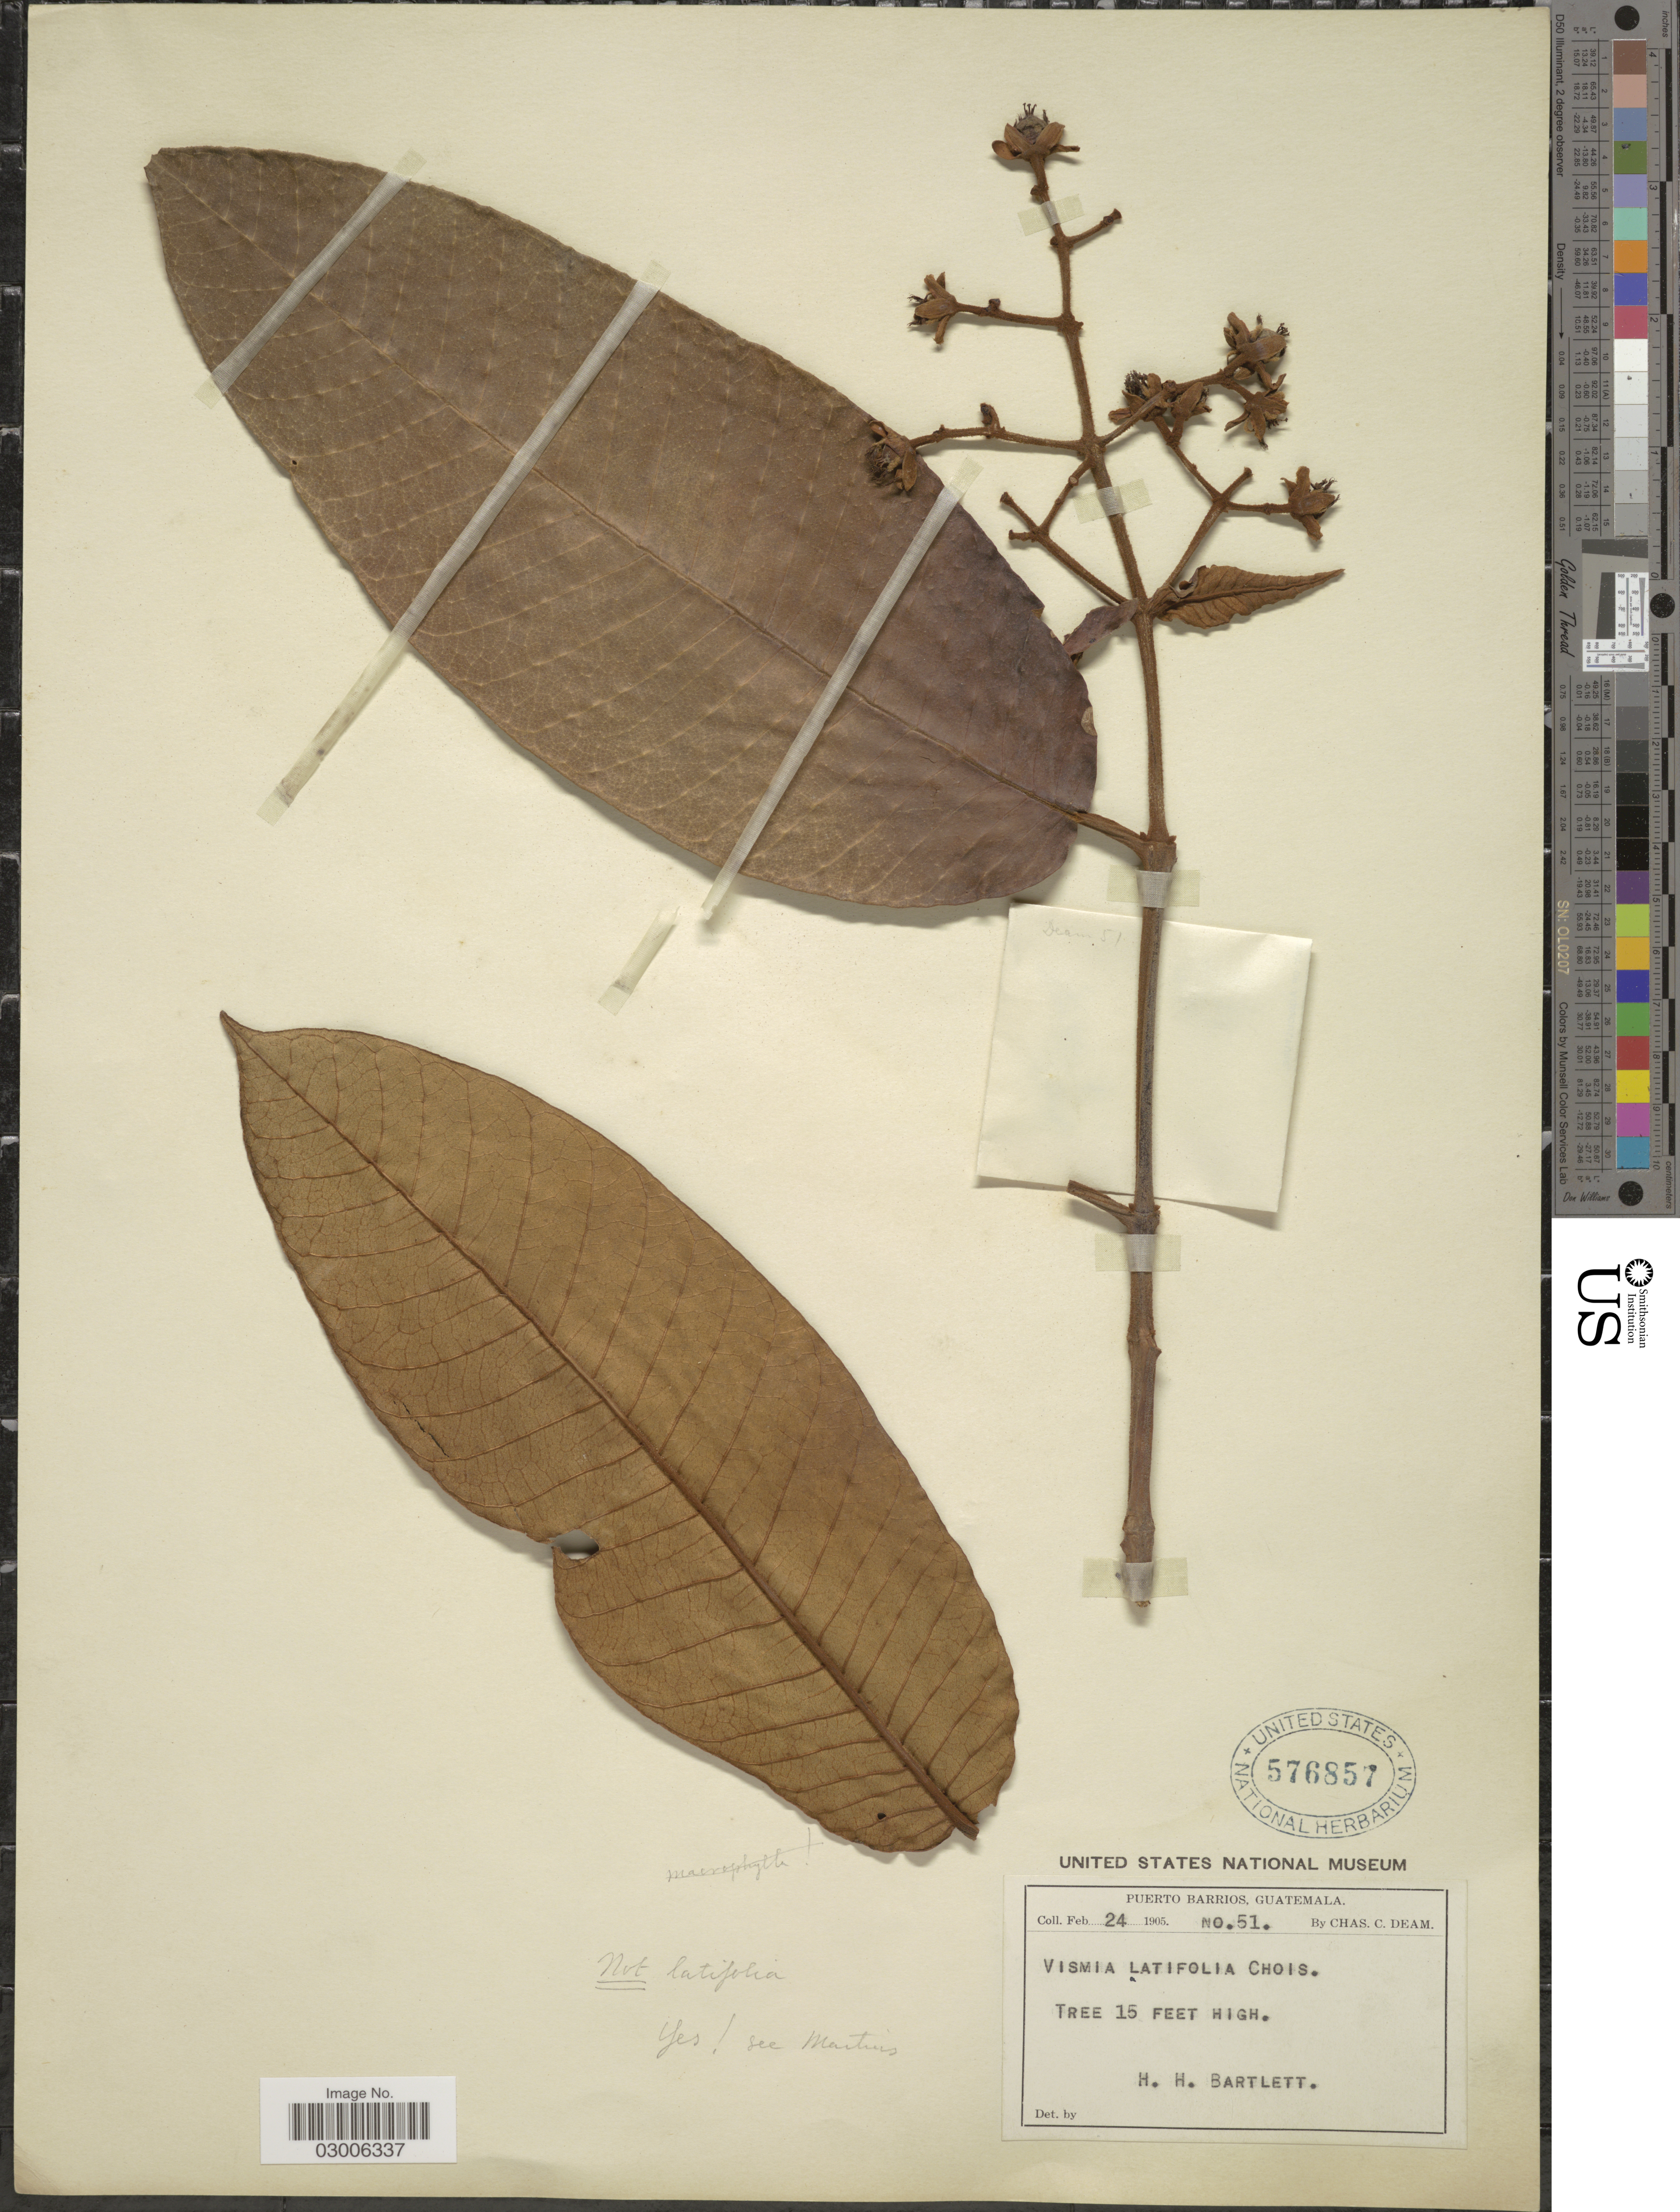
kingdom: Plantae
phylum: Tracheophyta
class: Magnoliopsida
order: Malpighiales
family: Hypericaceae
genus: Vismia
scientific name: Vismia macrophylla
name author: Kunth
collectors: C. C. Deam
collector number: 51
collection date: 1905-02-24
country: Guatemala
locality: Puerto Barrios.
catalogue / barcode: US 576857